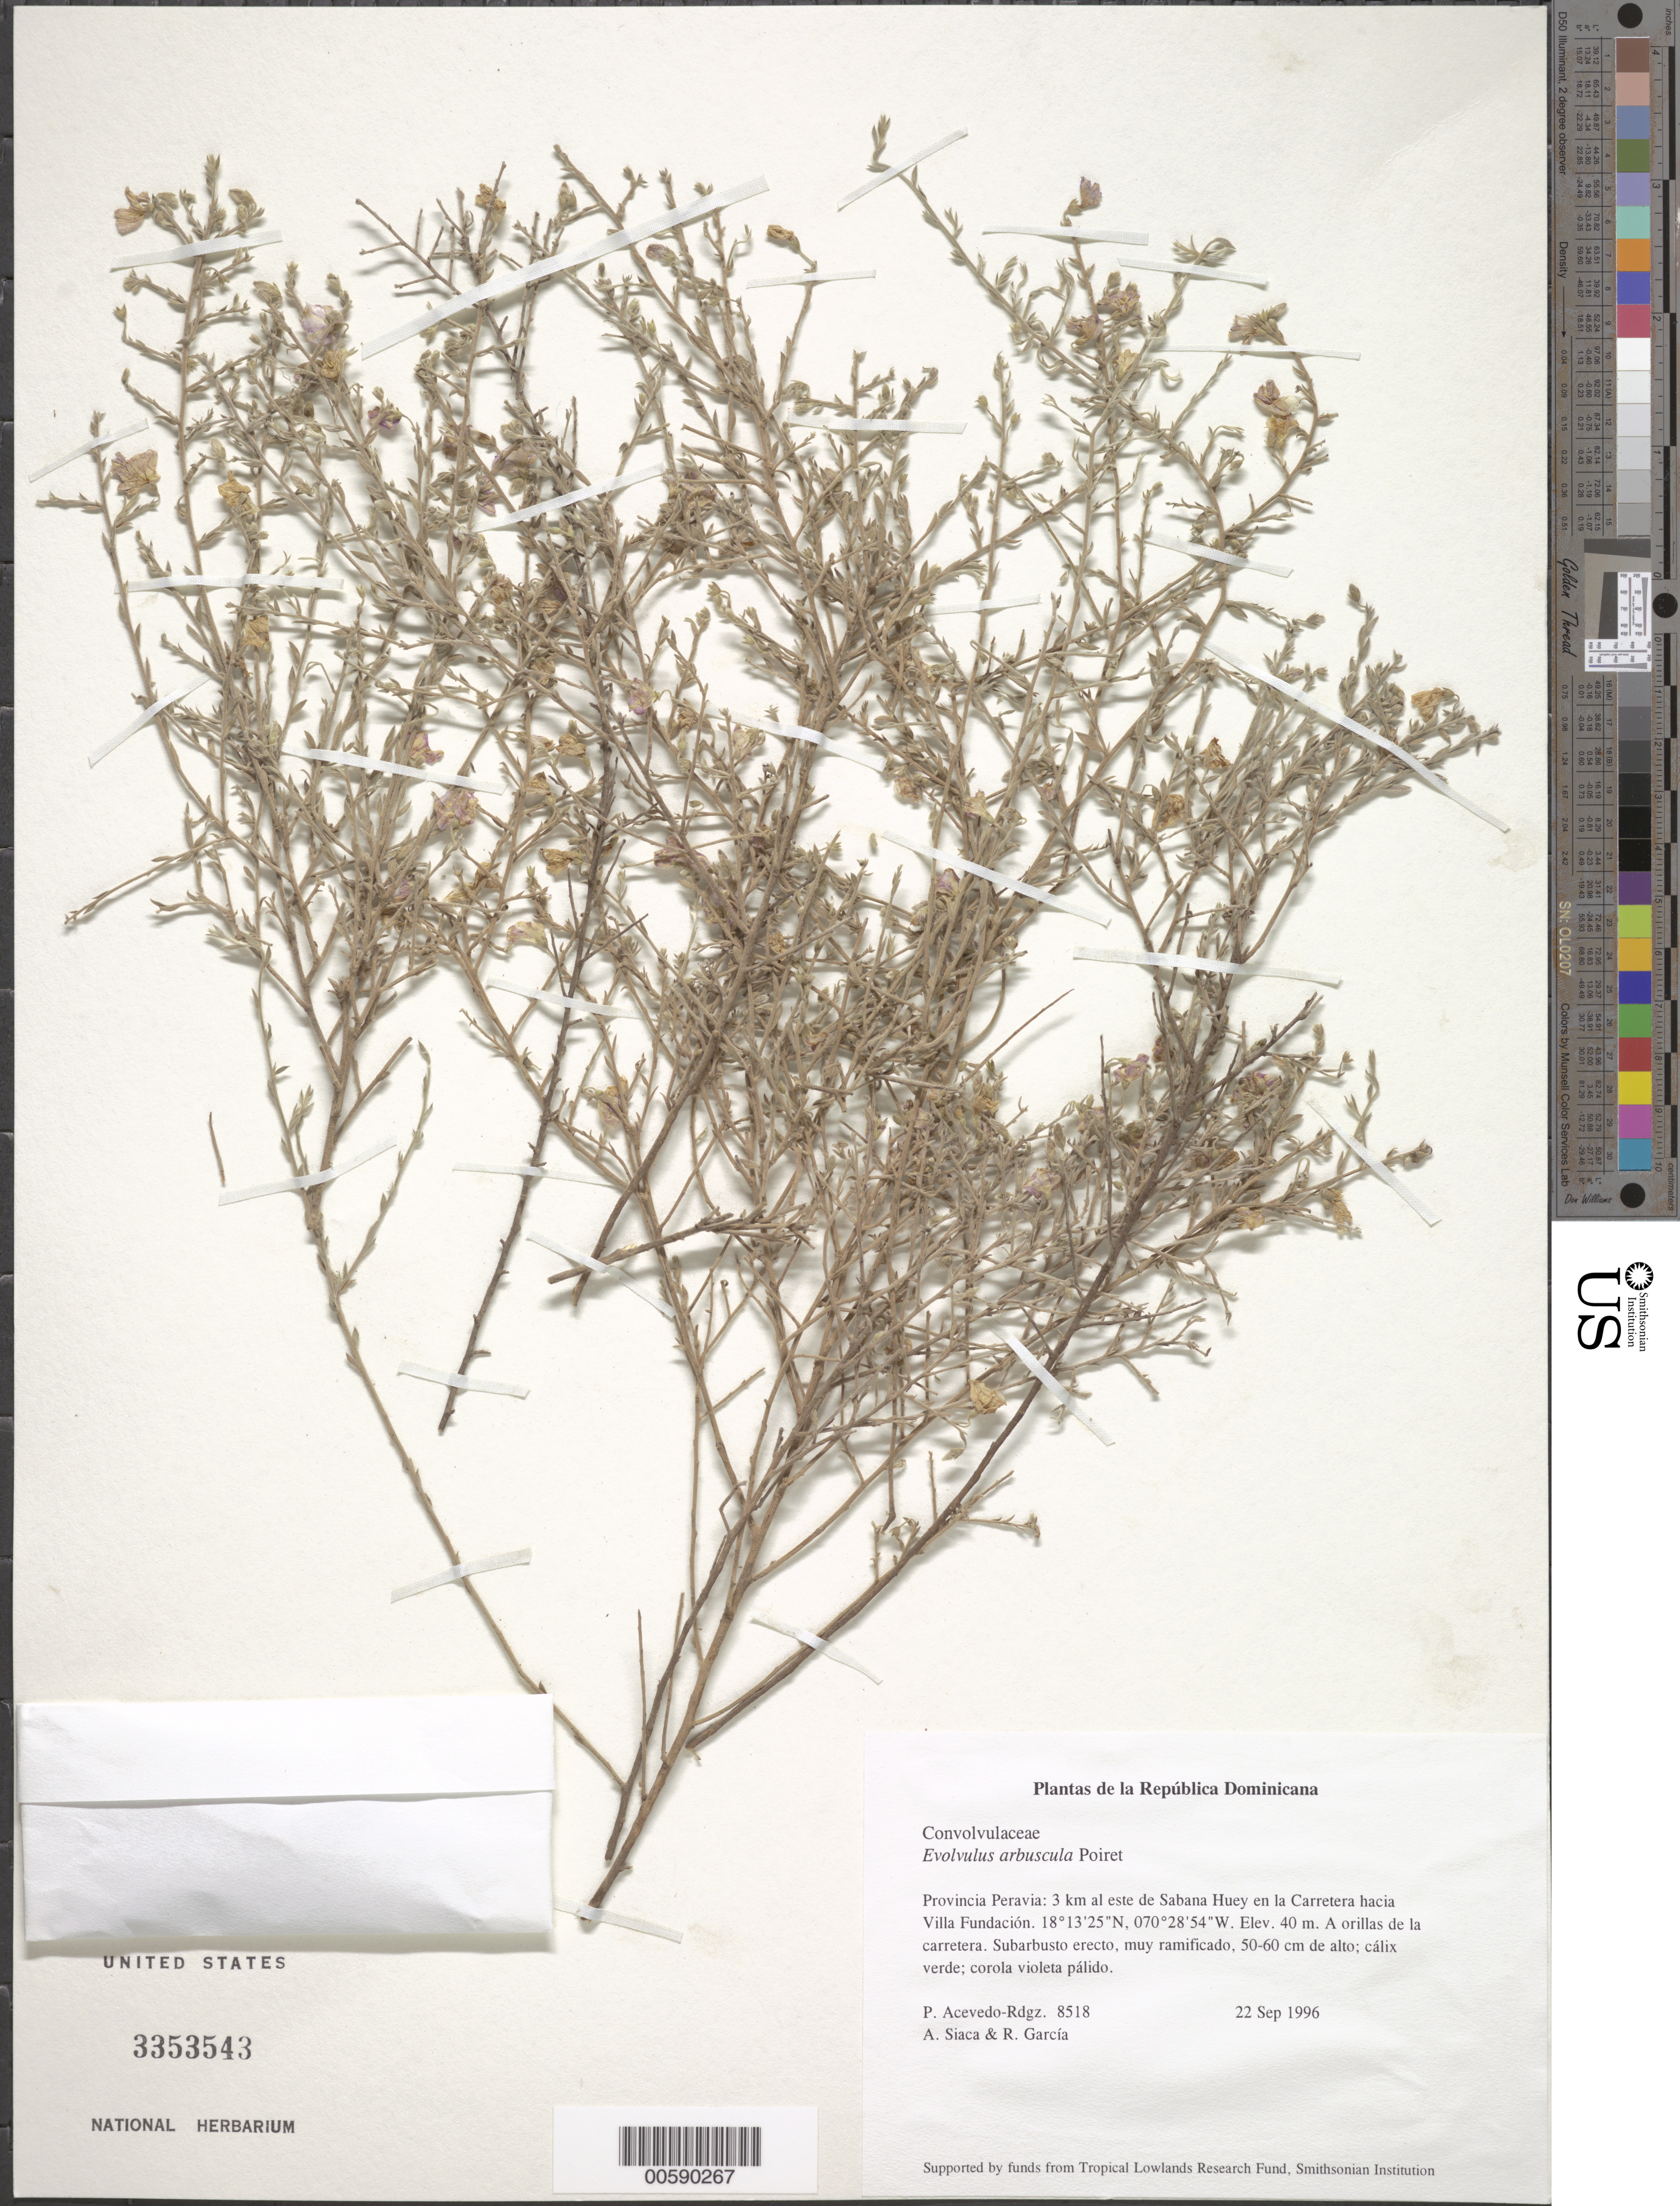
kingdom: Plantae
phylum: Tracheophyta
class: Magnoliopsida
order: Solanales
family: Convolvulaceae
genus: Evolvulus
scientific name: Evolvulus arbuscula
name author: Poir.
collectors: P. Acevedo-Rodr., A. Siaca & R. G. García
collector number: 8518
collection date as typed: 22 Sep 1996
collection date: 1996-09-22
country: Dominican Republic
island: Hispaniola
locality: Provincia Peravia: 3 km al este de Sabana Huey en la Carretera hacia Villa Fundación.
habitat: A orillas de la carretera.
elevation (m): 40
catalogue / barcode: US 3353543